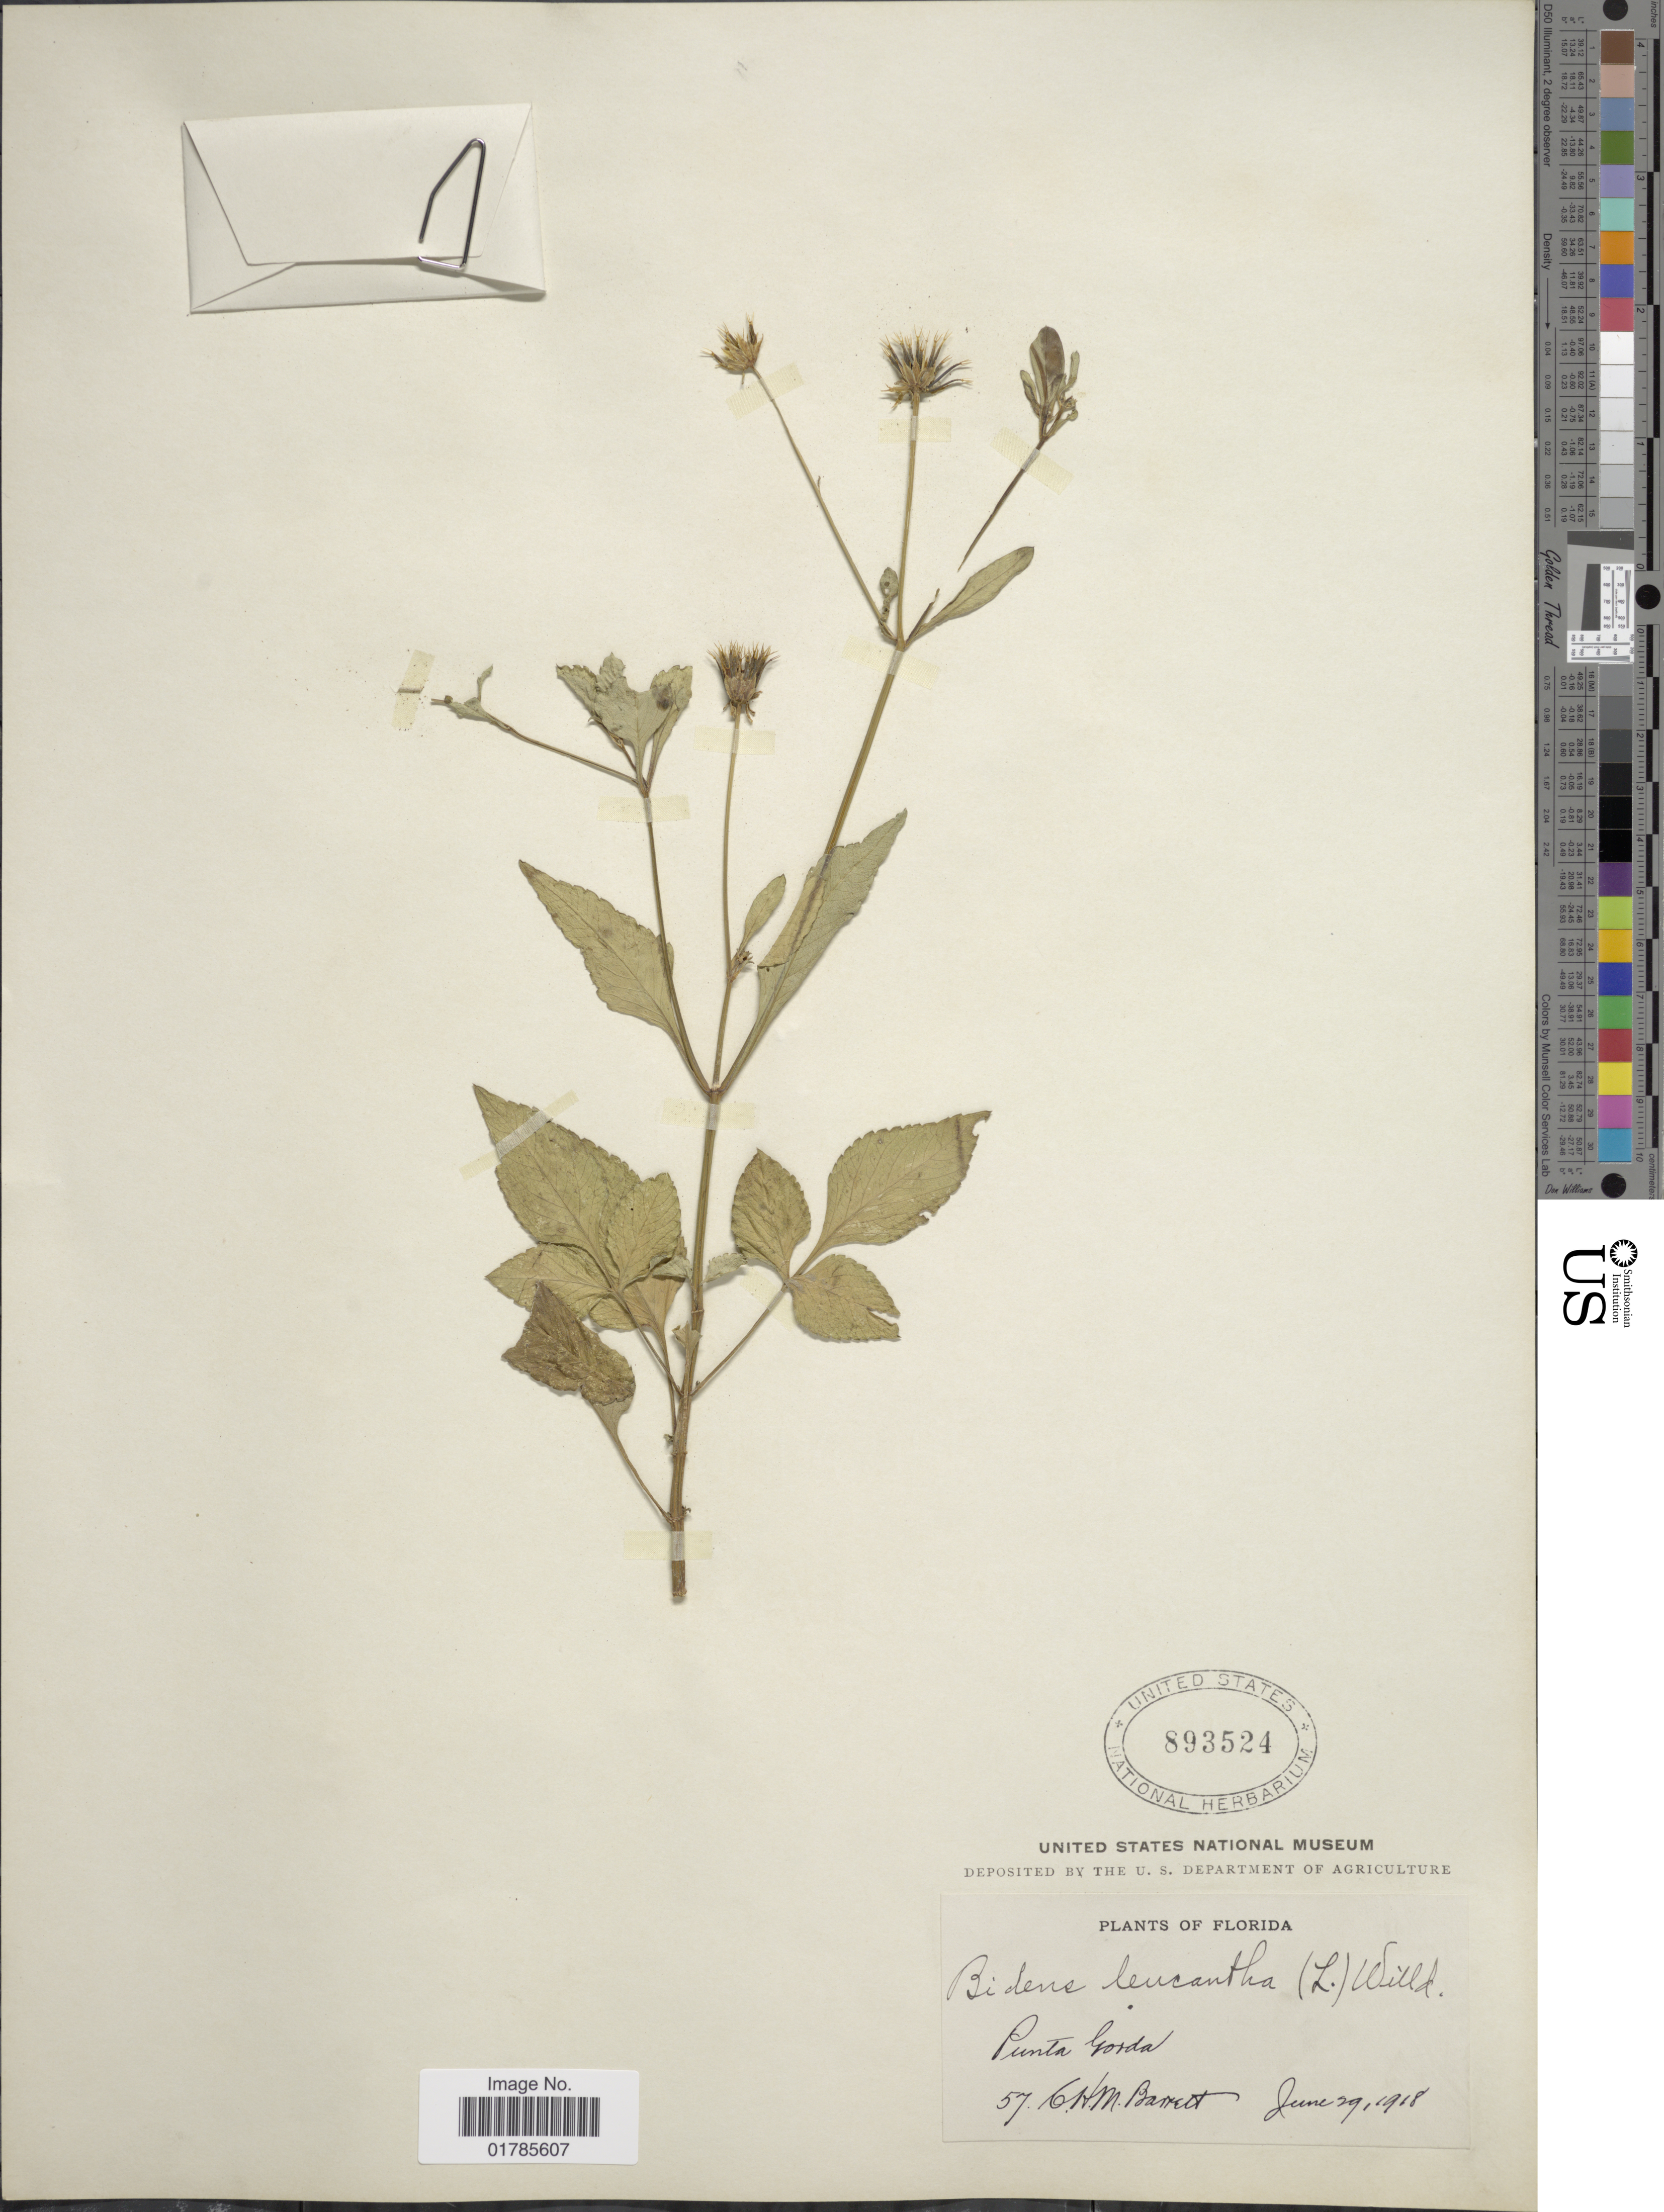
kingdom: Plantae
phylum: Tracheophyta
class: Magnoliopsida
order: Asterales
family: Asteraceae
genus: Bidens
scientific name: Bidens alba var. radiata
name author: (Sch. Bip.) R.E. Ballard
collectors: G. Barrett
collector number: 57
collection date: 1918-06-29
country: United States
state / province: Florida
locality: Punta Gorda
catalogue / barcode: US 893524